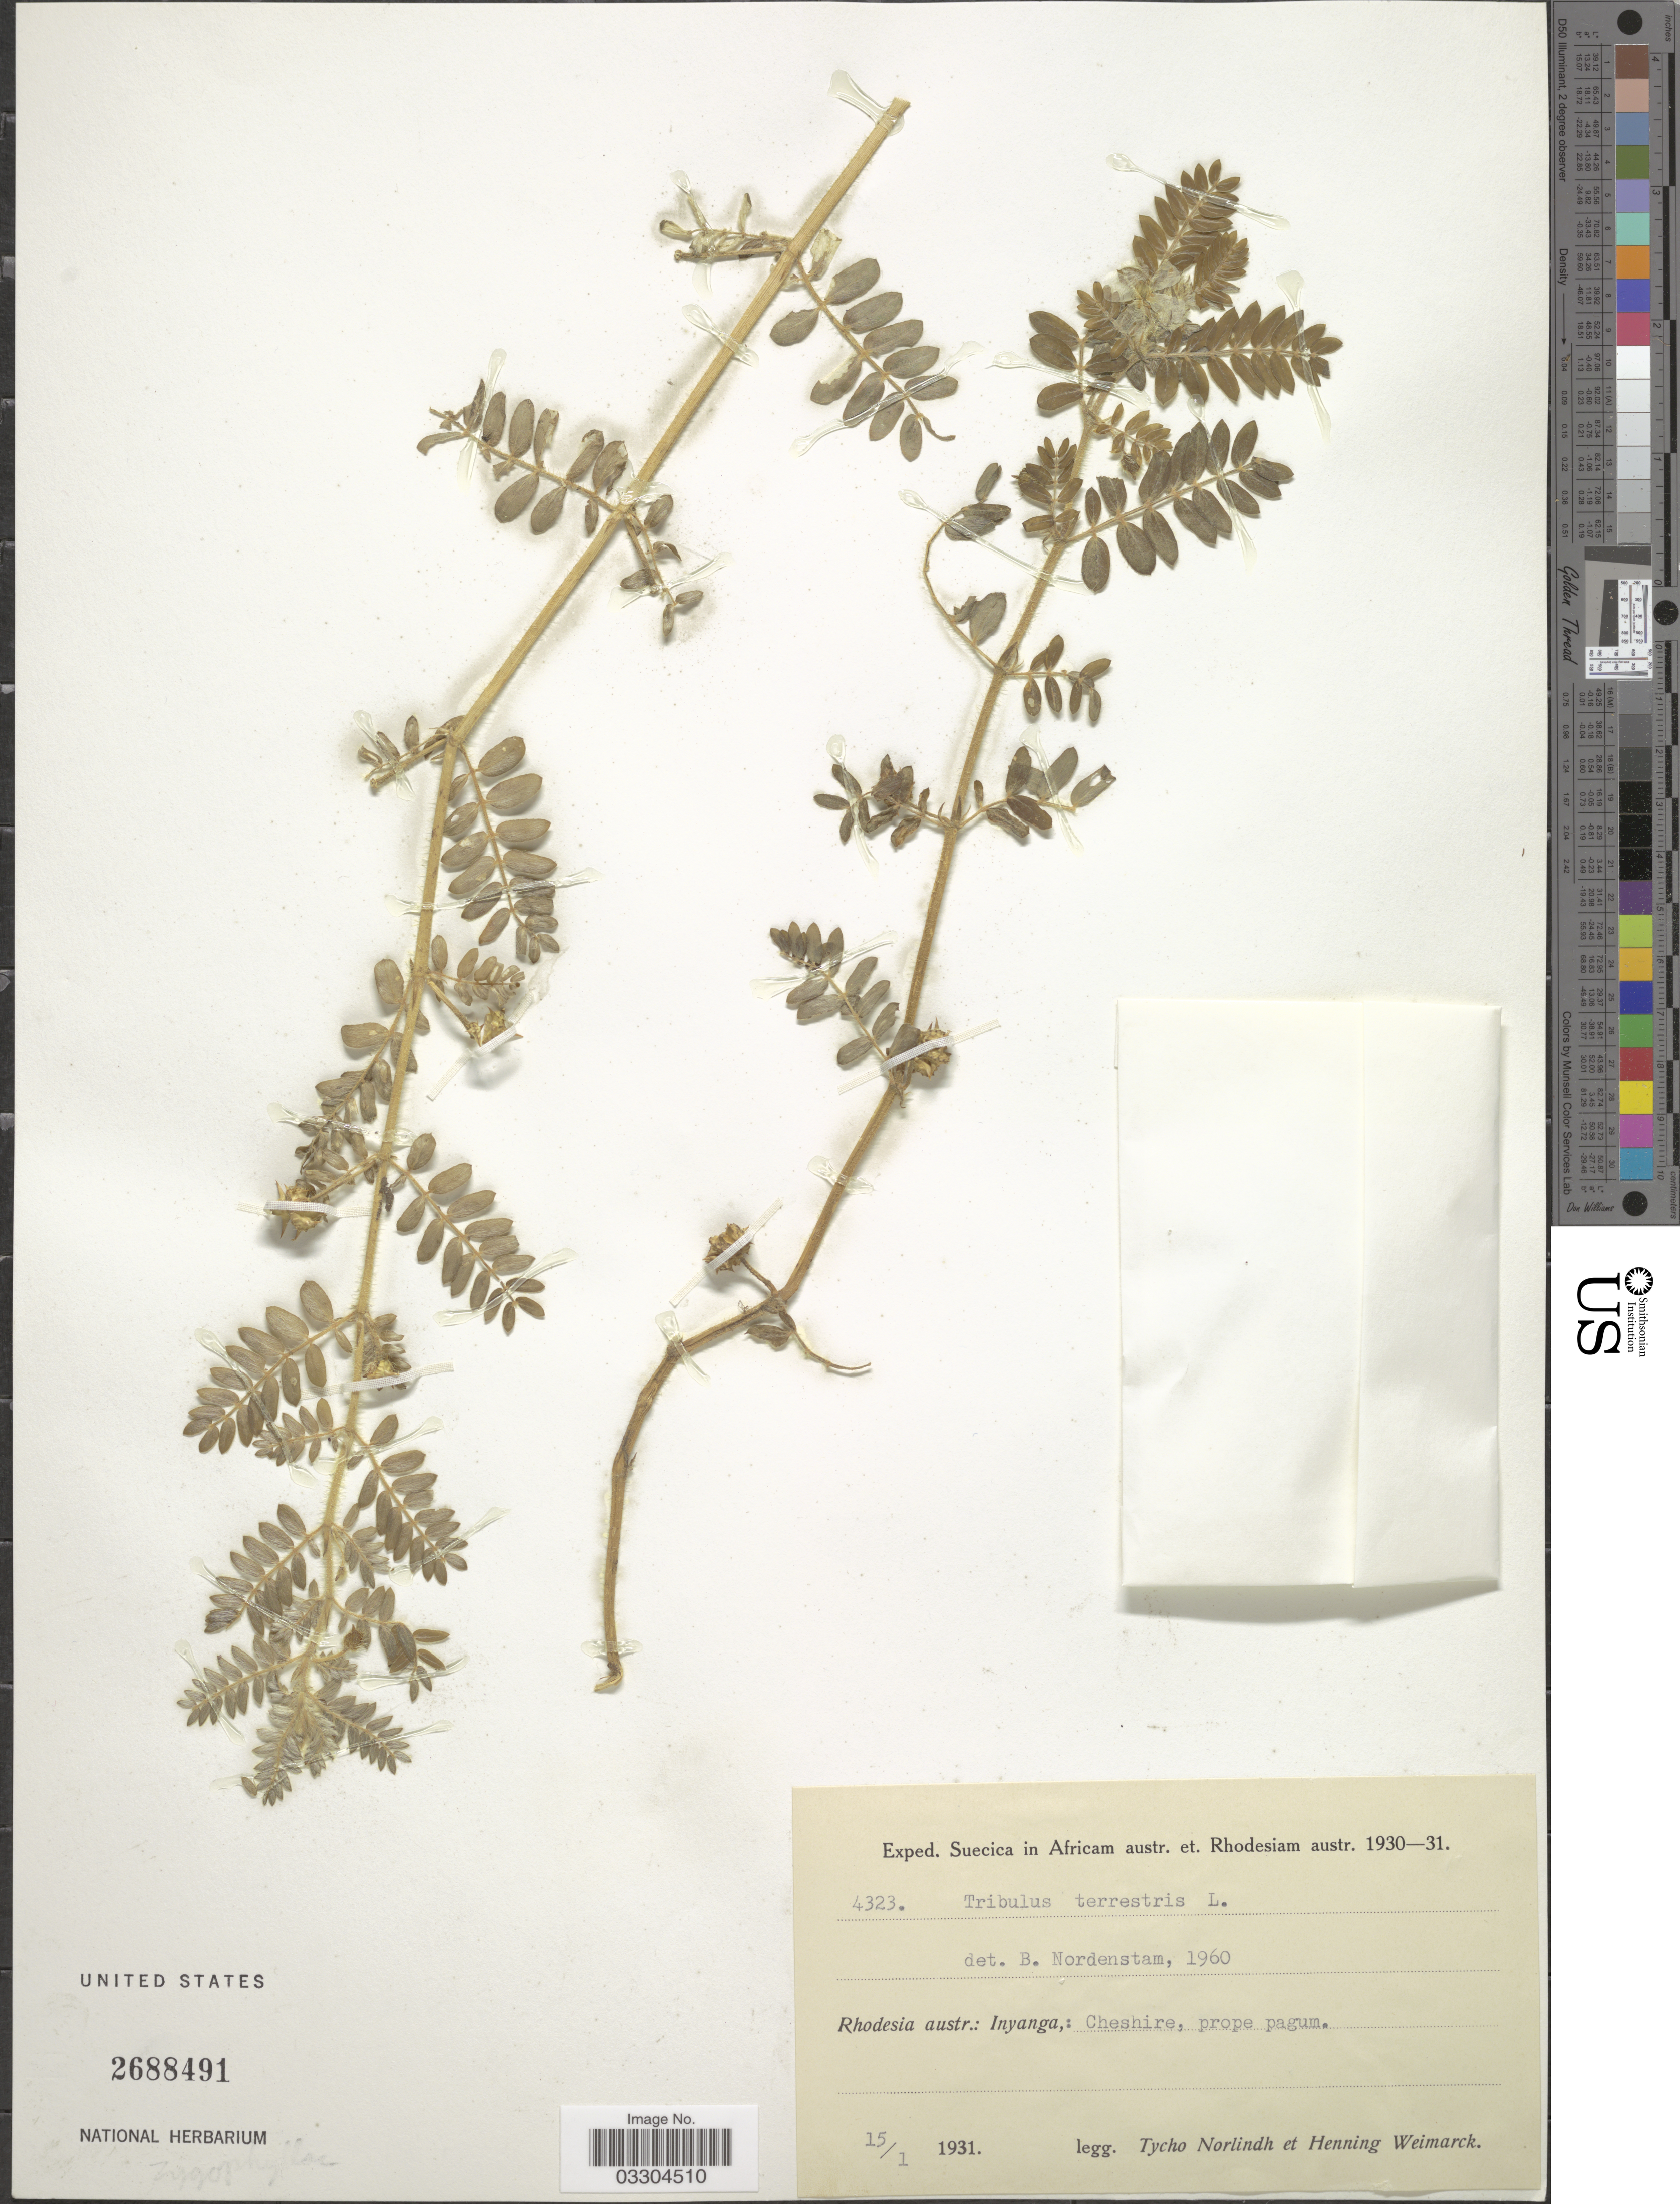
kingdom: Plantae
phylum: Tracheophyta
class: Magnoliopsida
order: Zygophyllales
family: Zygophyllaceae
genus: Tribulus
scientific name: Tribulus terrestris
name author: L.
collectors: N. T. Norlindh & H. Weimarck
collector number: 4323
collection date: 1931-01-15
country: Zimbabwe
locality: Rhodesia austr.: Inyanga: Cheshire, prope pagum.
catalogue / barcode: US 2688491